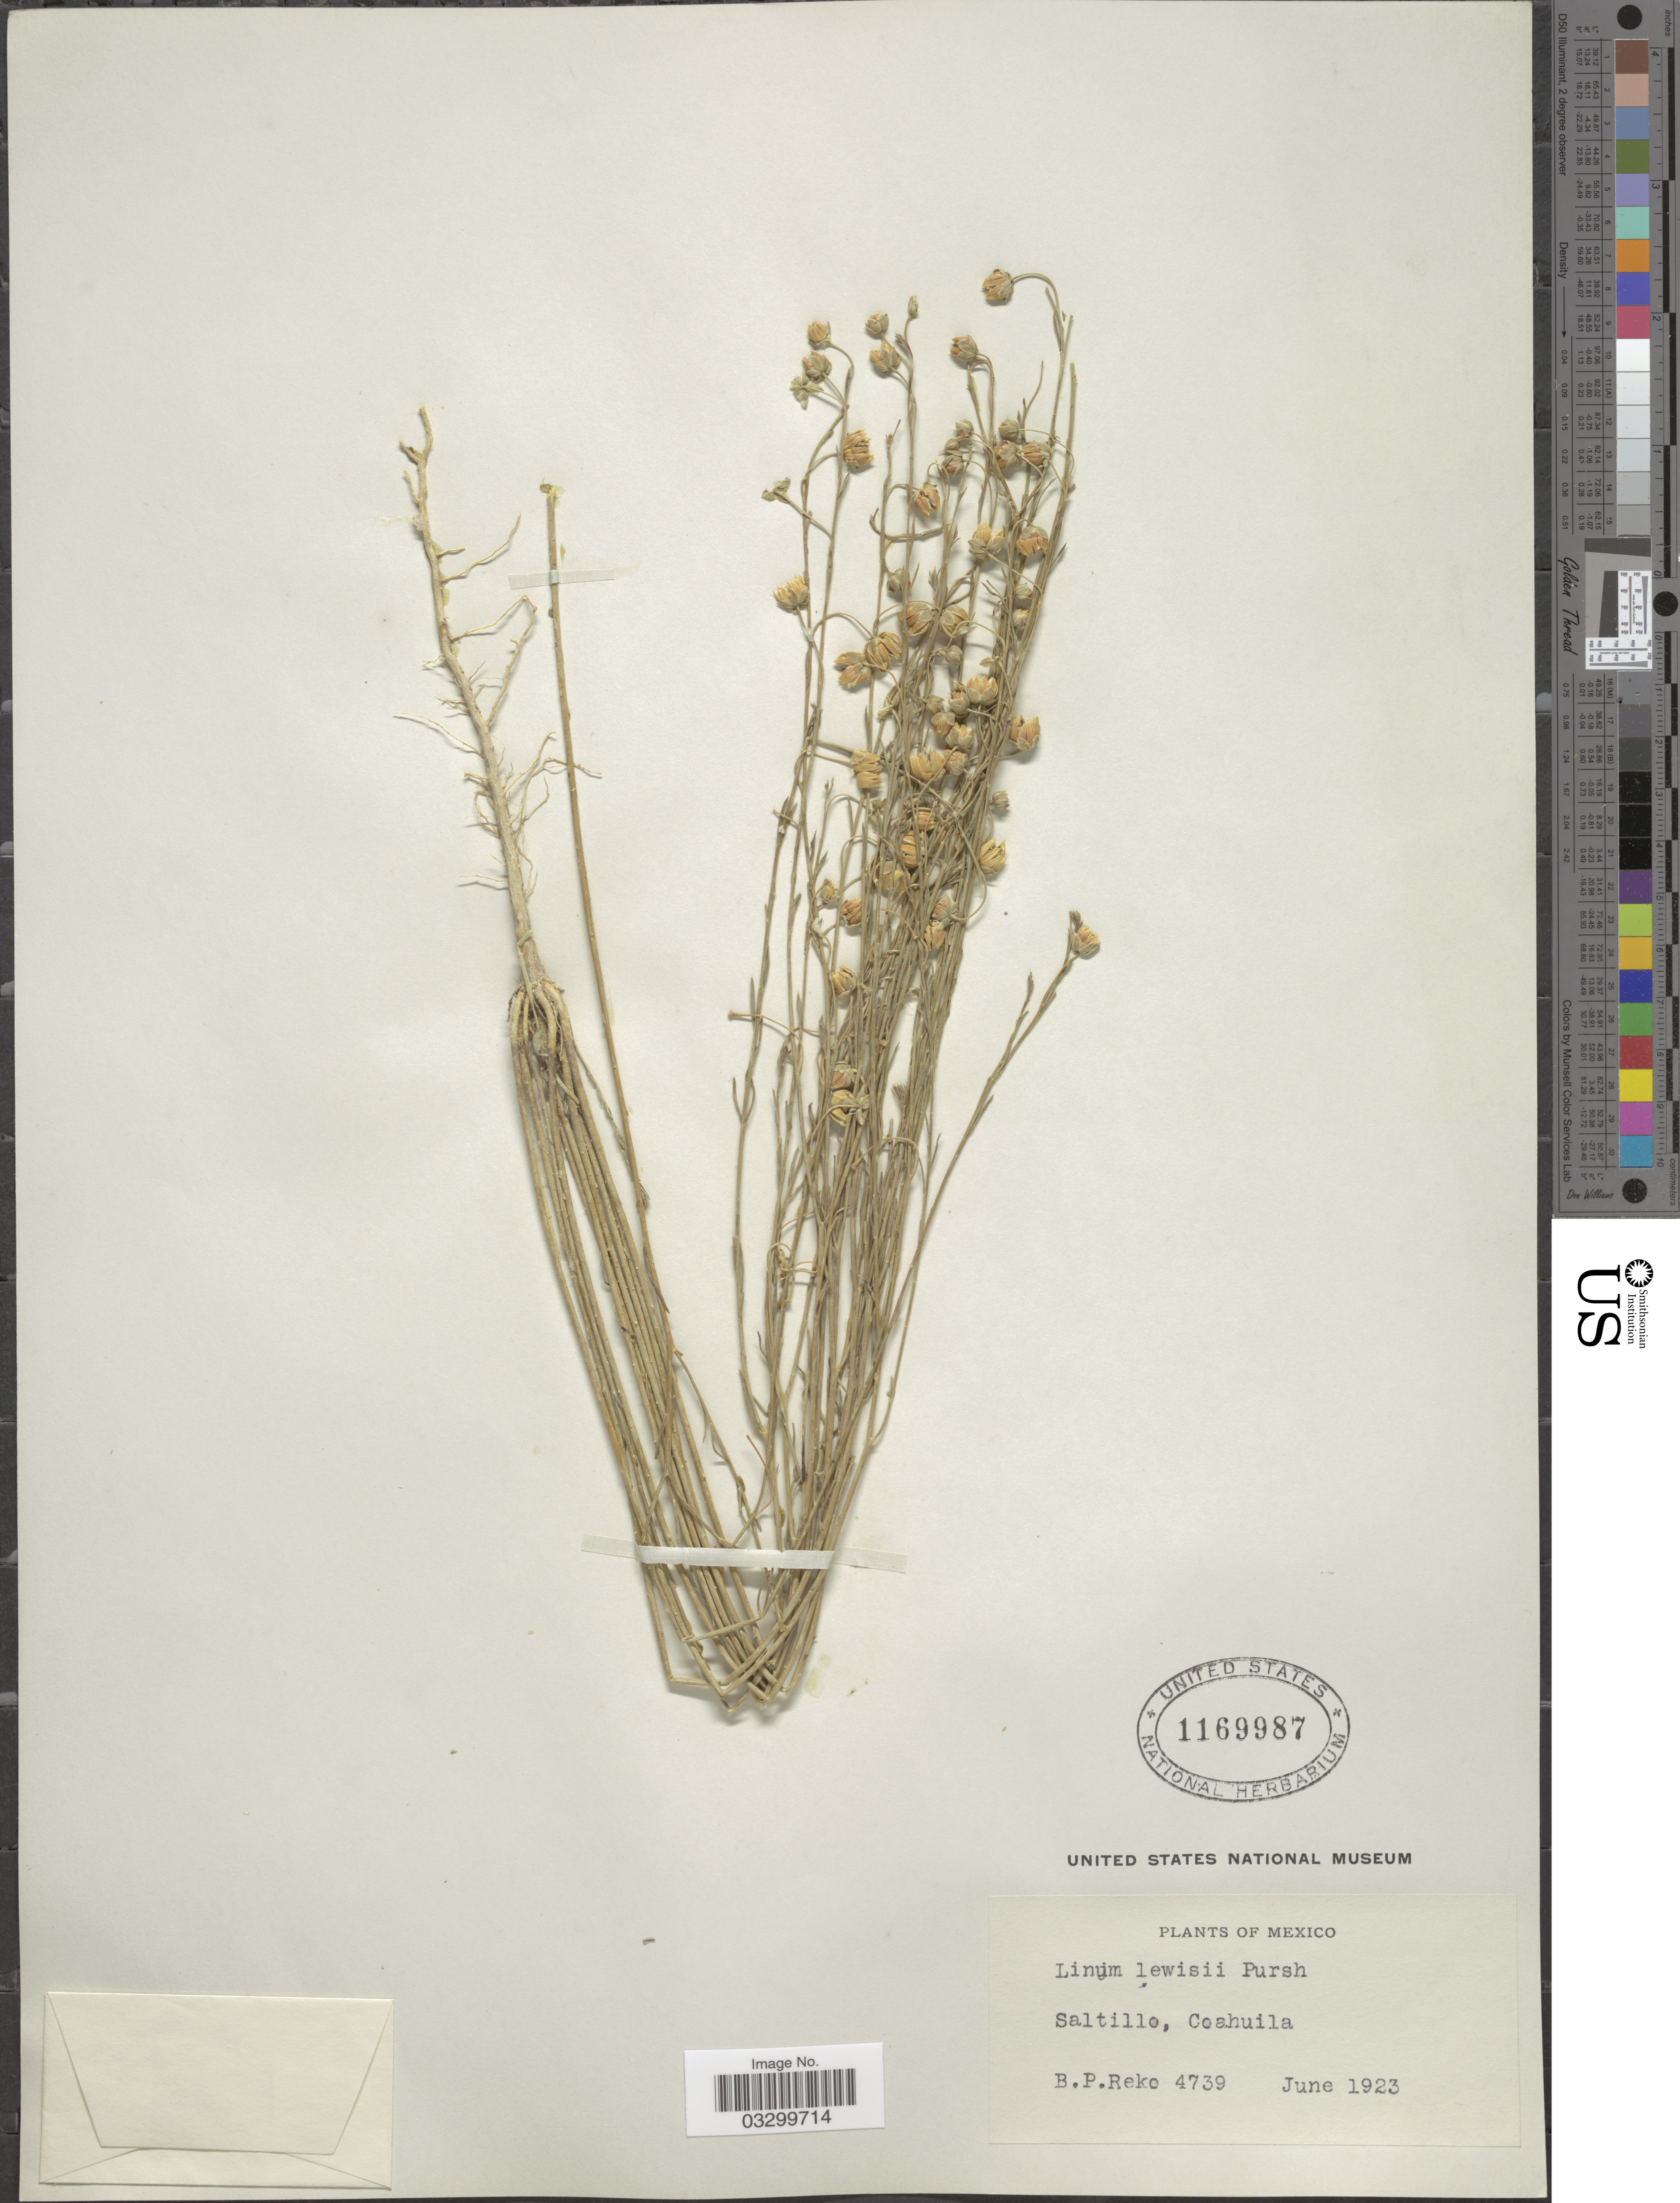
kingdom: Plantae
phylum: Tracheophyta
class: Magnoliopsida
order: Malpighiales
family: Linaceae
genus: Linum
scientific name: Linum lewisii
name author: Pursh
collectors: B. P. Reko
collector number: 4739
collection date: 1923-06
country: Mexico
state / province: Coahuila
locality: Saltillo.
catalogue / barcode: US 1169987